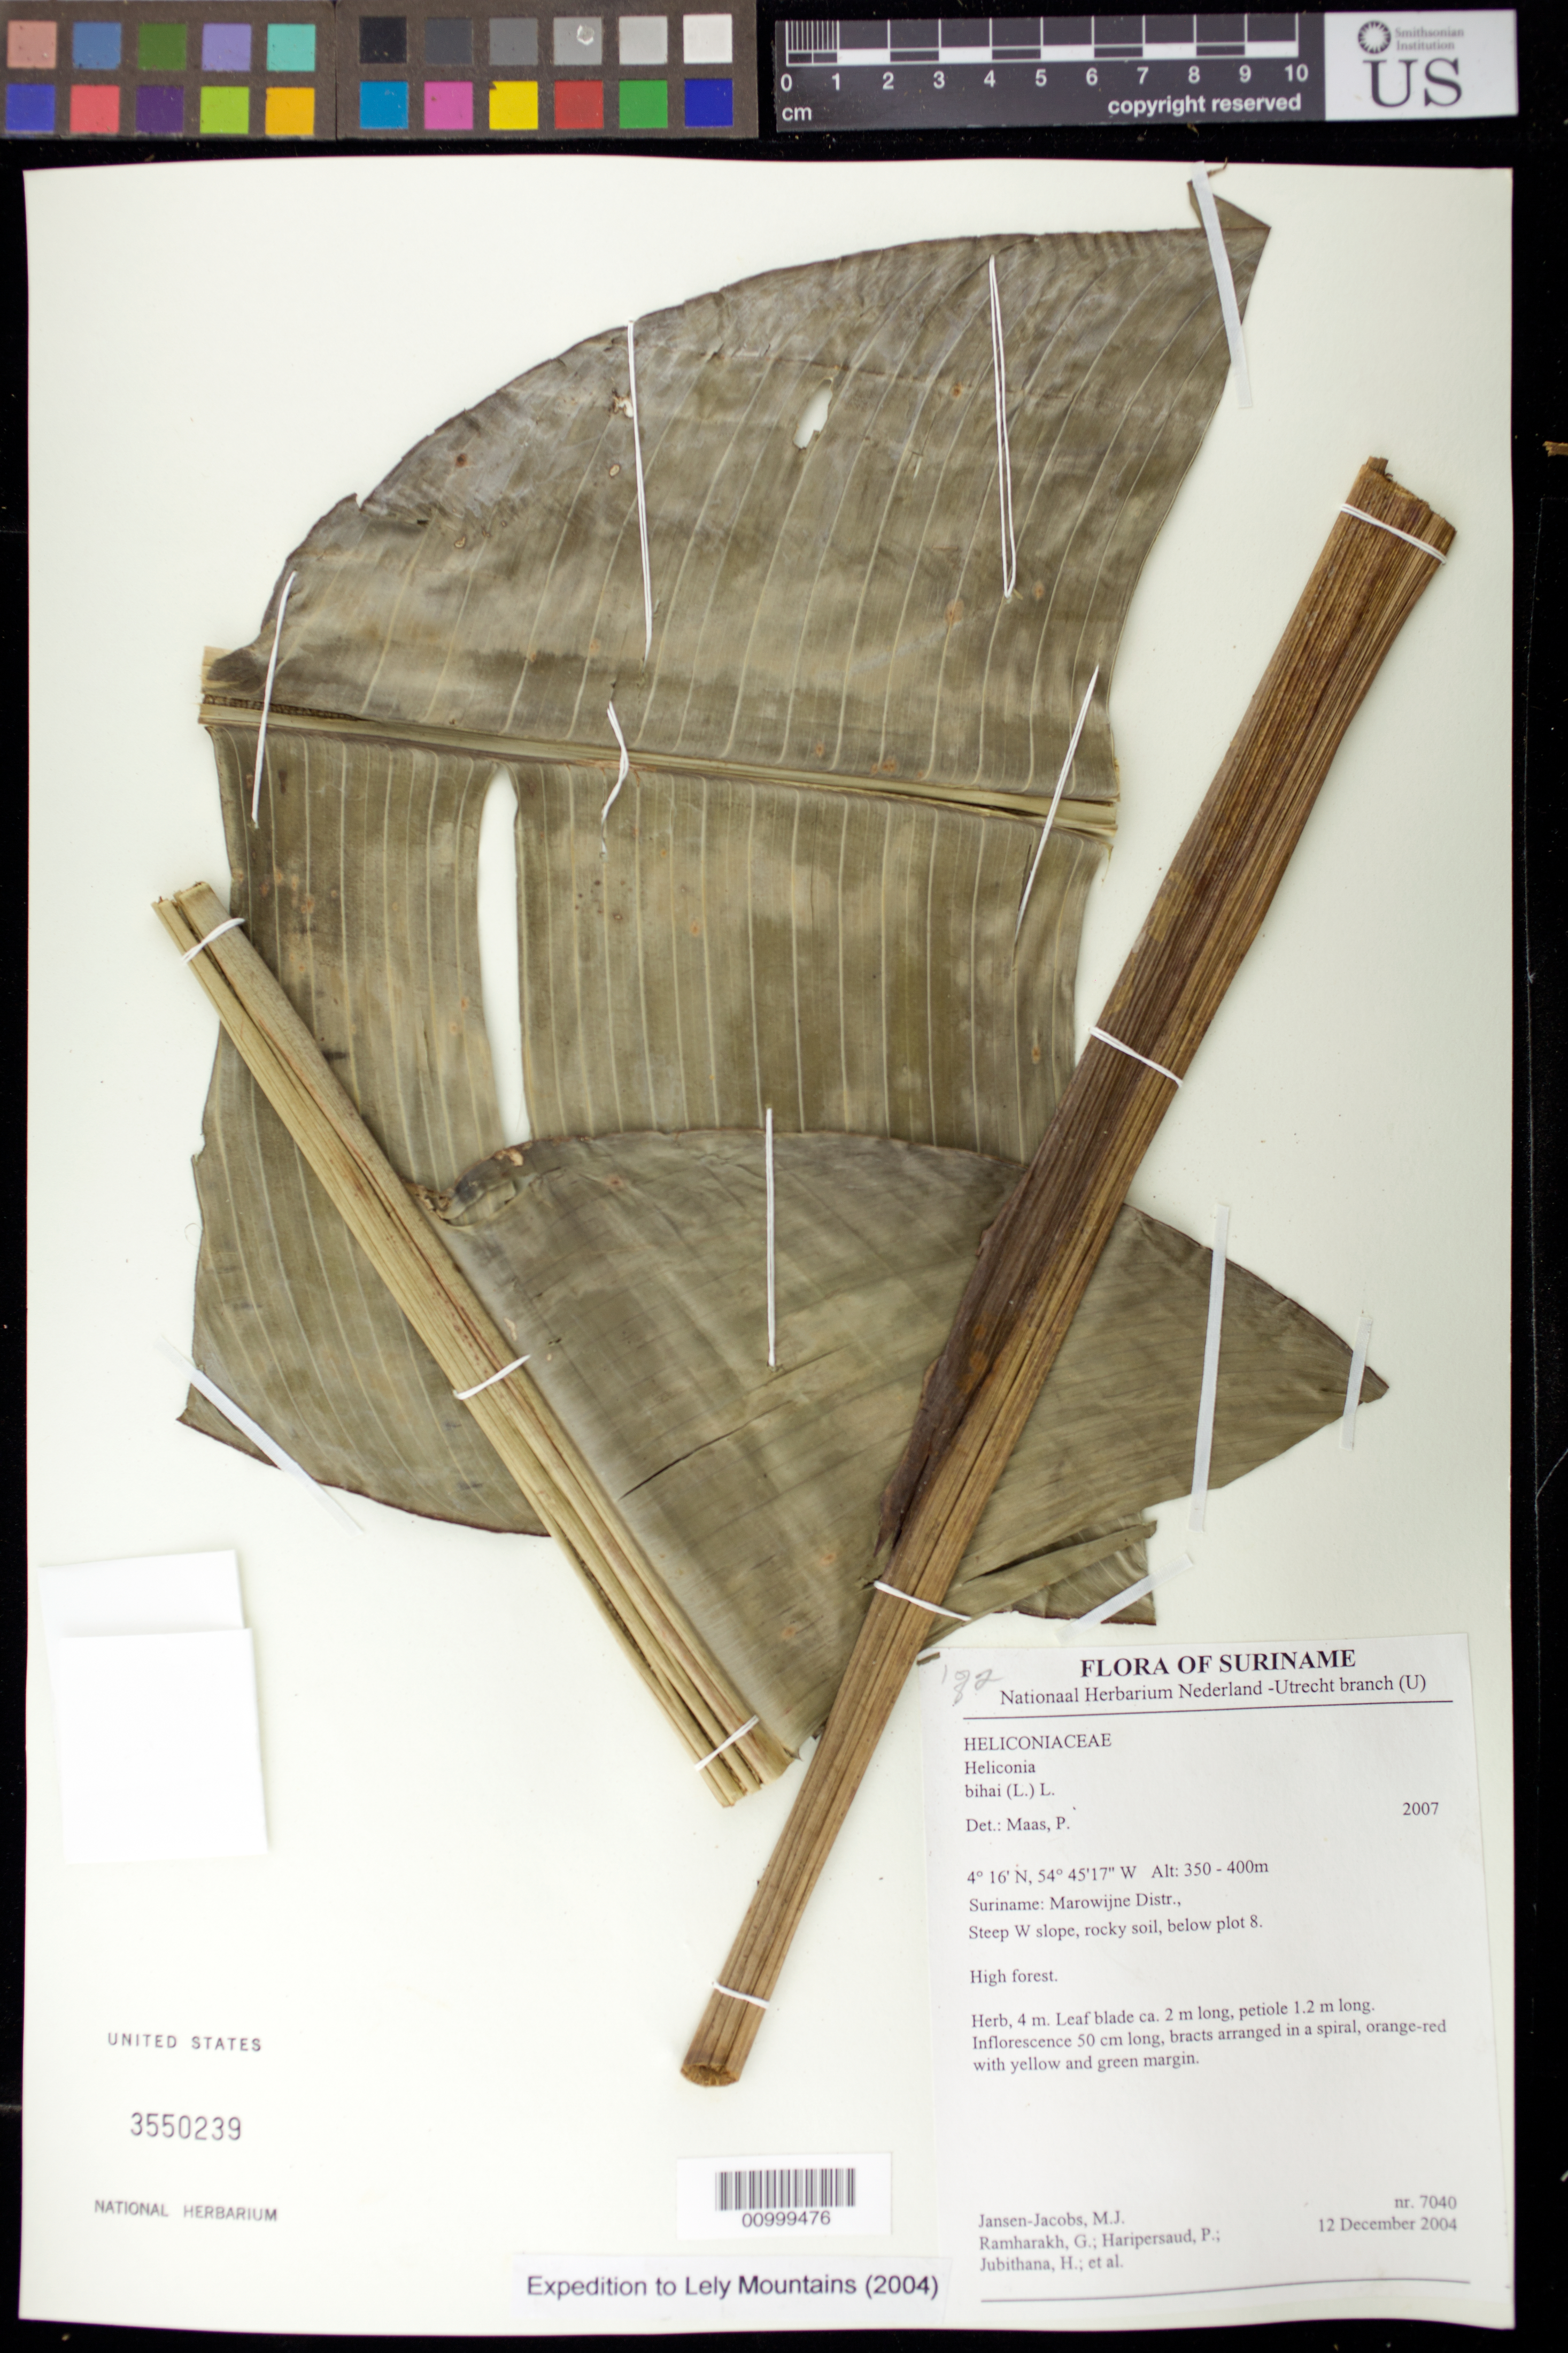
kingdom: Plantae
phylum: Tracheophyta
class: Liliopsida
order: Zingiberales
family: Heliconiaceae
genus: Heliconia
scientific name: Heliconia bihai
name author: (L.) L.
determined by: Maas, Paul J. M.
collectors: M. J. Jansen-Jacobs et al.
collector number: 7040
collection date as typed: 12-Dec-04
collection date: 2004-12-12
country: Suriname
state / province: Marowijne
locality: Steep W slope, rocky soil, below plot 8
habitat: Steep W. slope with rocky soil, high forest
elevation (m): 350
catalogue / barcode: US 3550239